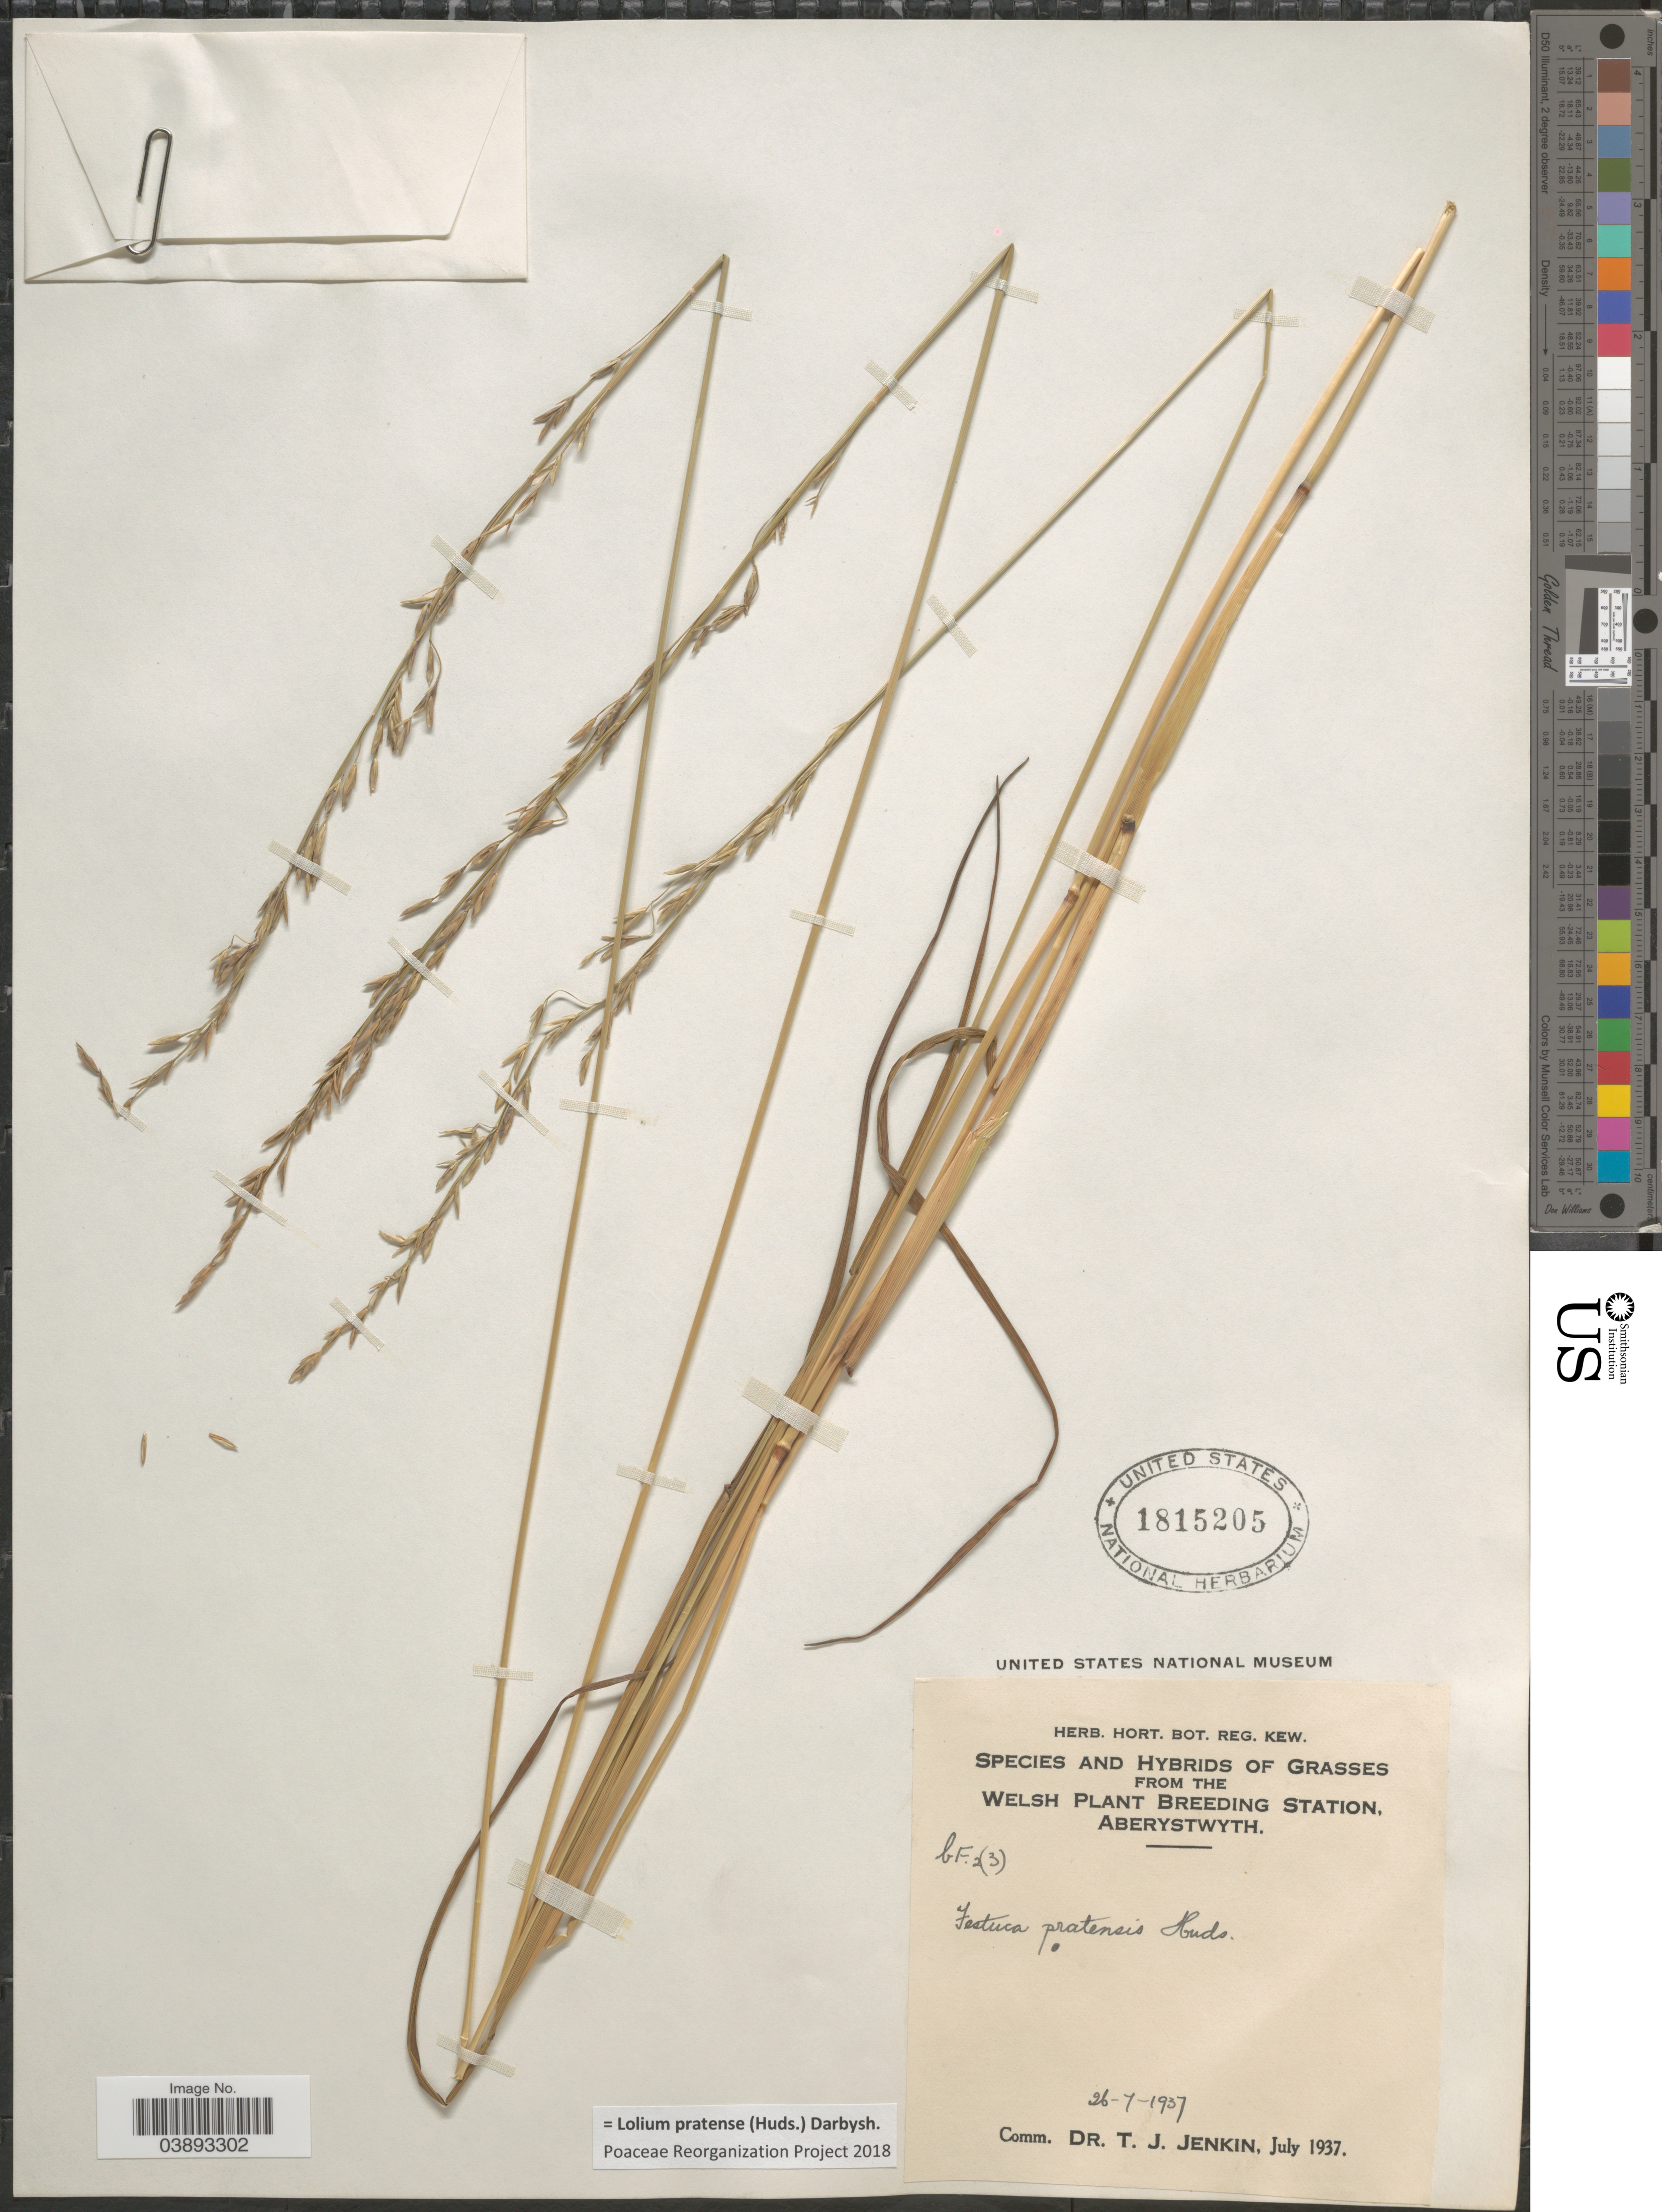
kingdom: Plantae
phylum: Tracheophyta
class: Liliopsida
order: Poales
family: Poaceae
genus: Lolium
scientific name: Lolium pratense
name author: (Huds.) Darbysh.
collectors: Ex herb. Hort. Bot. Reg. Kew.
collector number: bF.2(3)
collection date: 1937-07-26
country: United Kingdom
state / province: Wales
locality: Welsh Plant Breeding Station, Aberystwyth.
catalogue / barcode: US 1815205